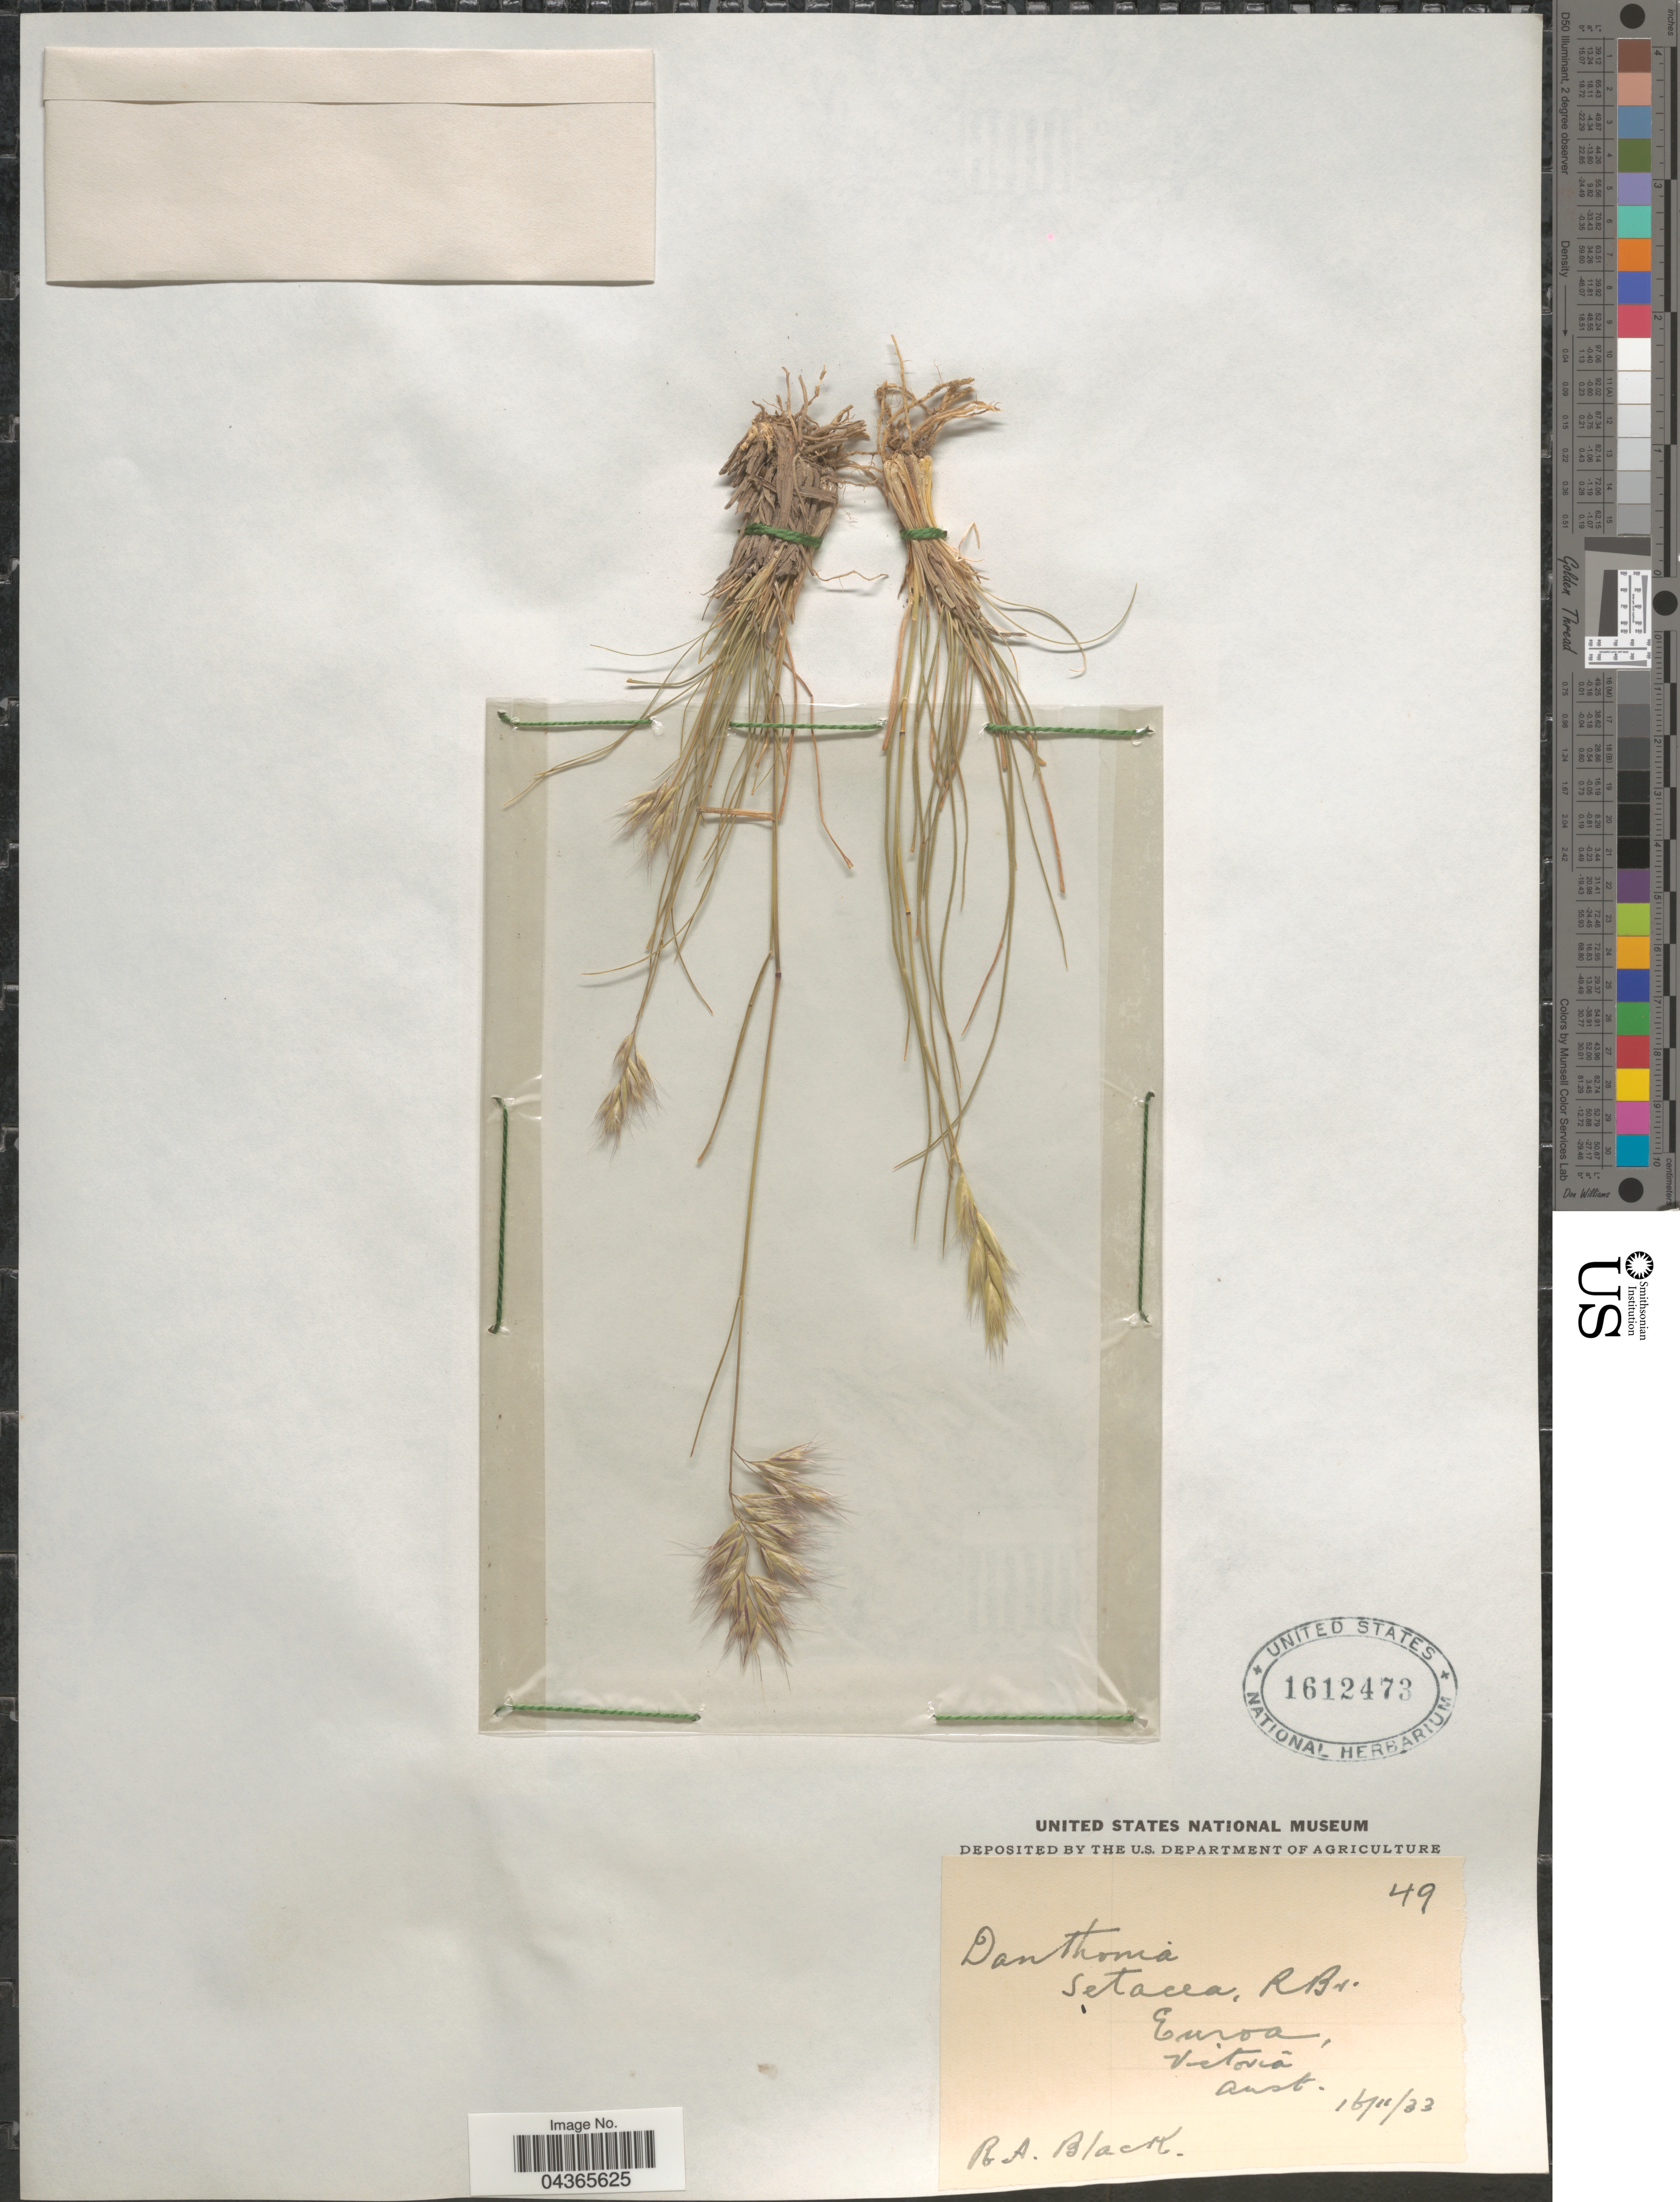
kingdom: Plantae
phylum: Tracheophyta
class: Liliopsida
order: Poales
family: Poaceae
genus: Rytidosperma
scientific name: Rytidosperma setaceum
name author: (R. Br.) Connor & Edgar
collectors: R. A. Black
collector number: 49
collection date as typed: Transcribed d/m/y: 16/11/33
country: Australia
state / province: Victoria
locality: Euroa, Victoria.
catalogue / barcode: US 1612473